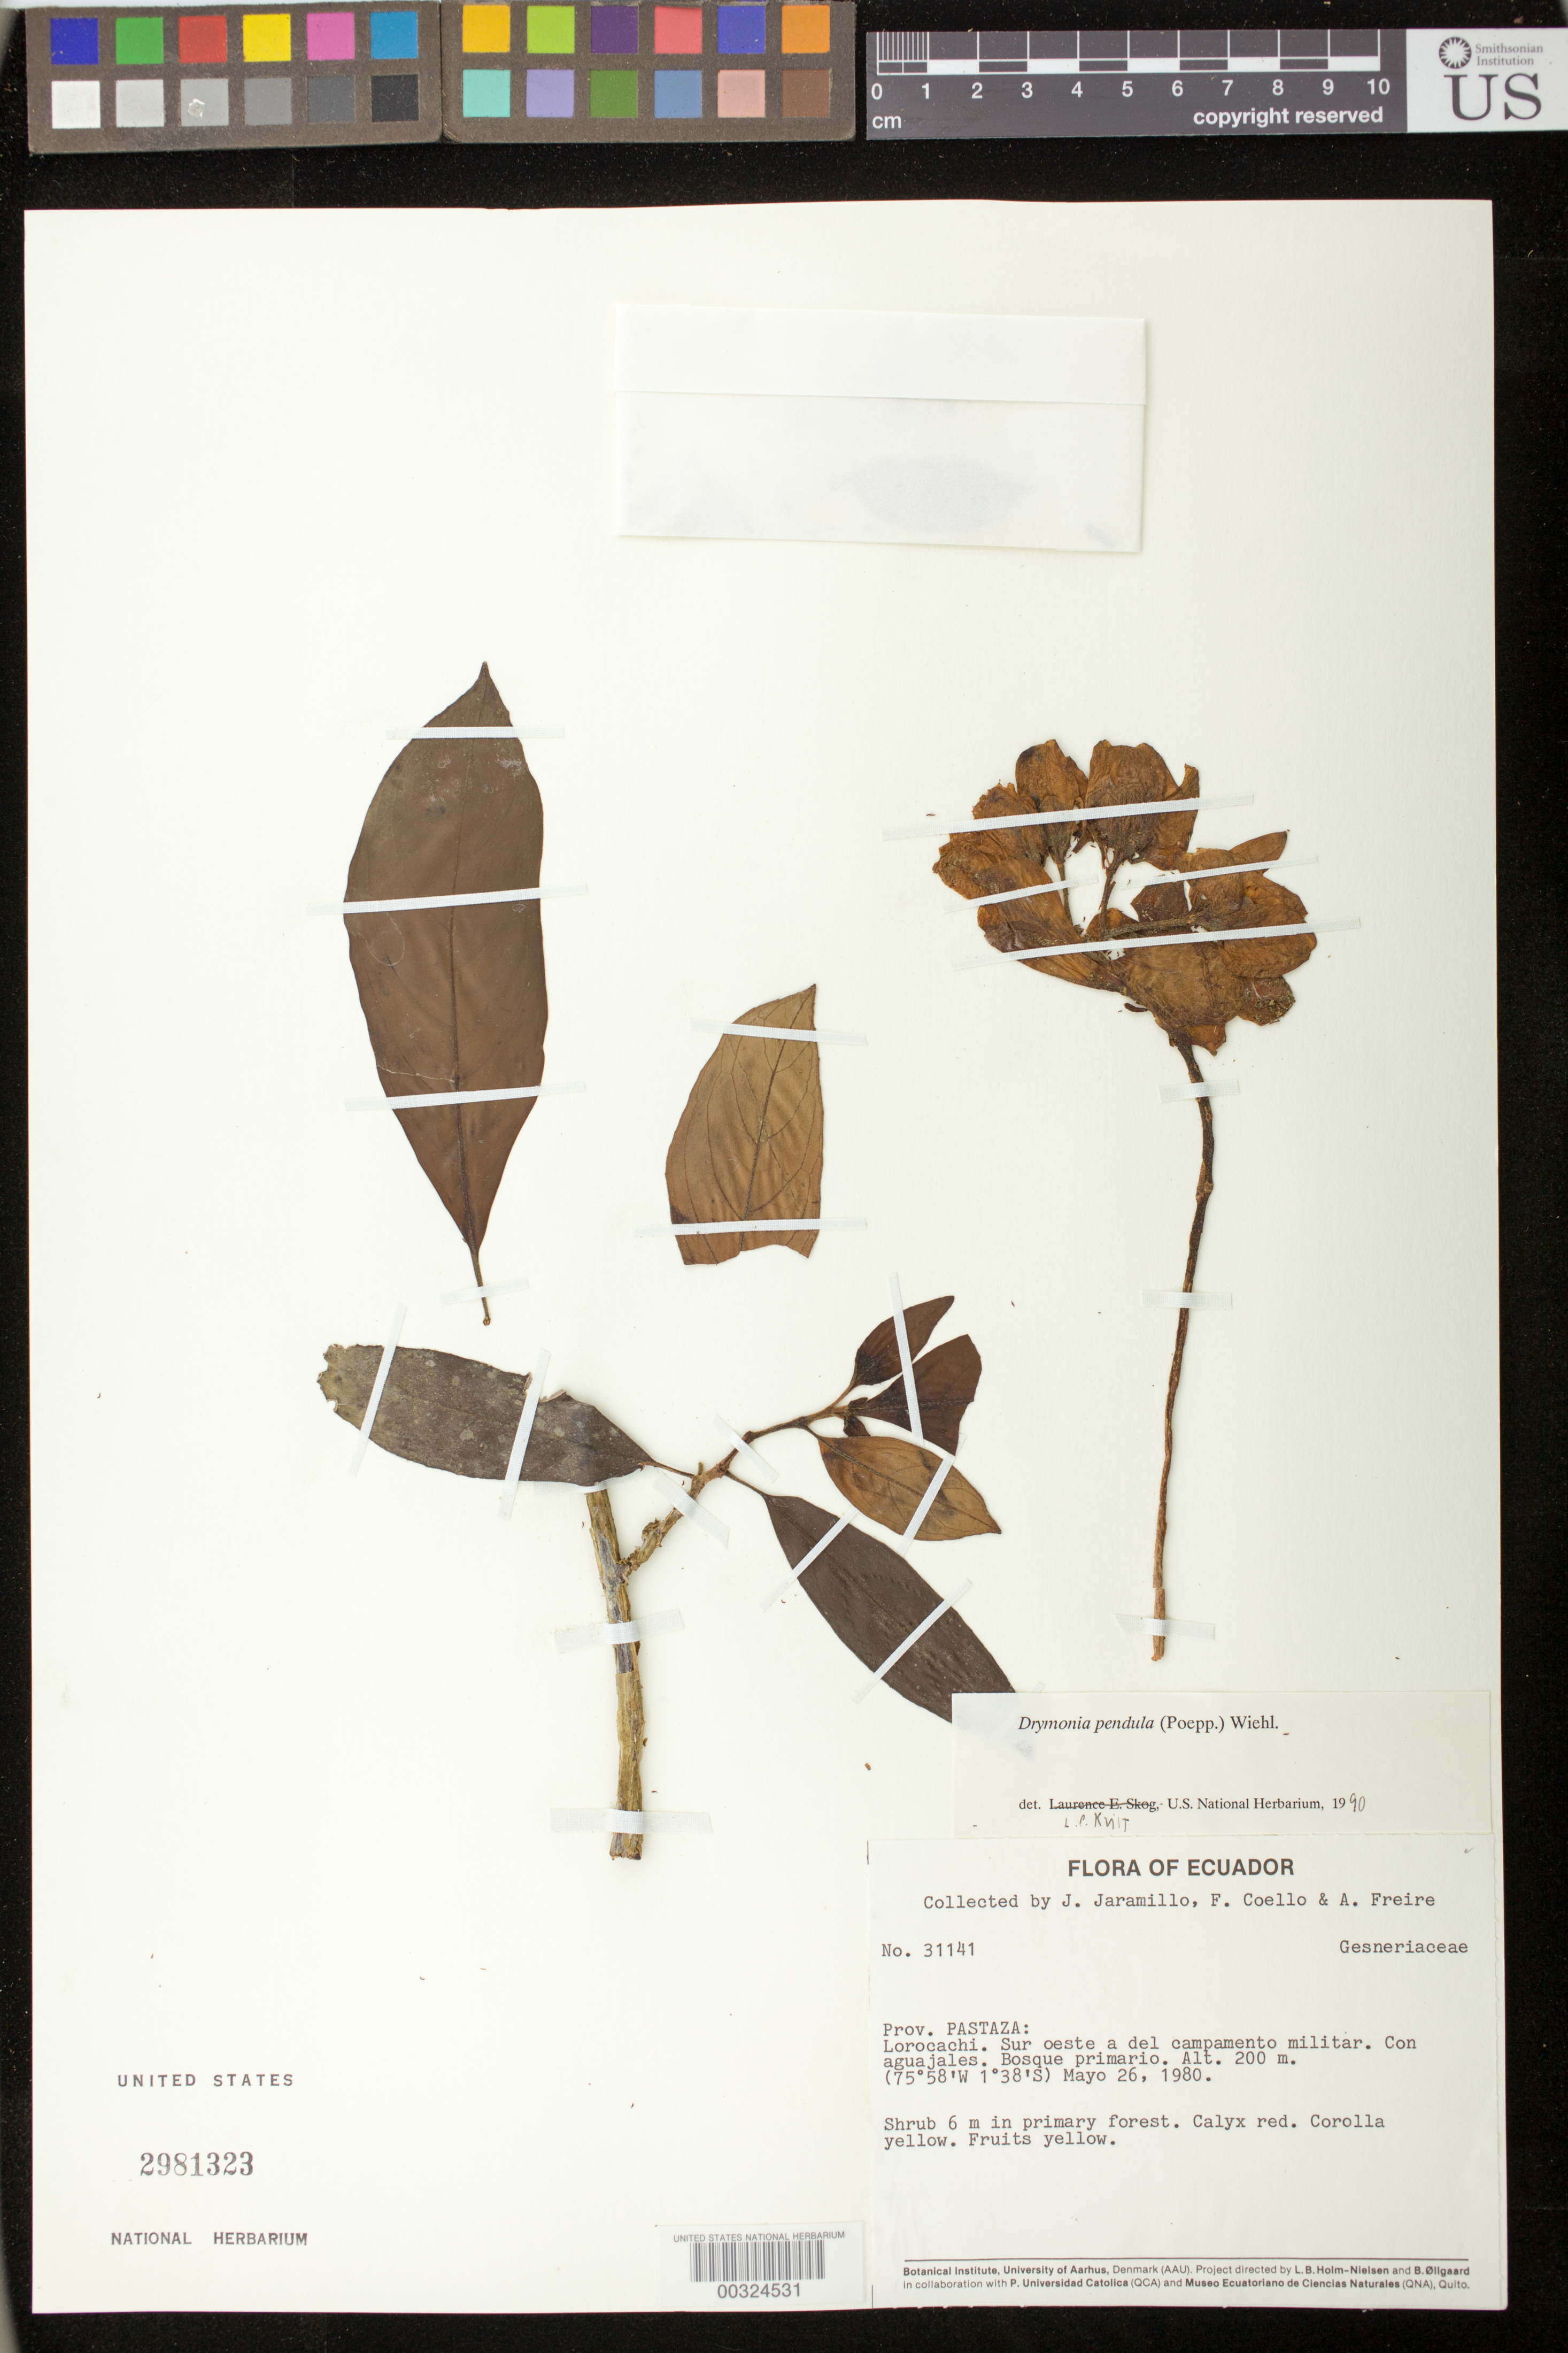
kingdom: Plantae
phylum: Tracheophyta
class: Magnoliopsida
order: Lamiales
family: Gesneriaceae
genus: Drymonia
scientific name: Drymonia pendula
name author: (Poepp.) Wiehler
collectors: J. L. Jaramillo, F. Coello & A. Freire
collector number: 31141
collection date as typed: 26 May 1980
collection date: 1980-05-26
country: Ecuador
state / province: Pastaza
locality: Lorocachi, SW of the military camp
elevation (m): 200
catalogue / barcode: US 2981323